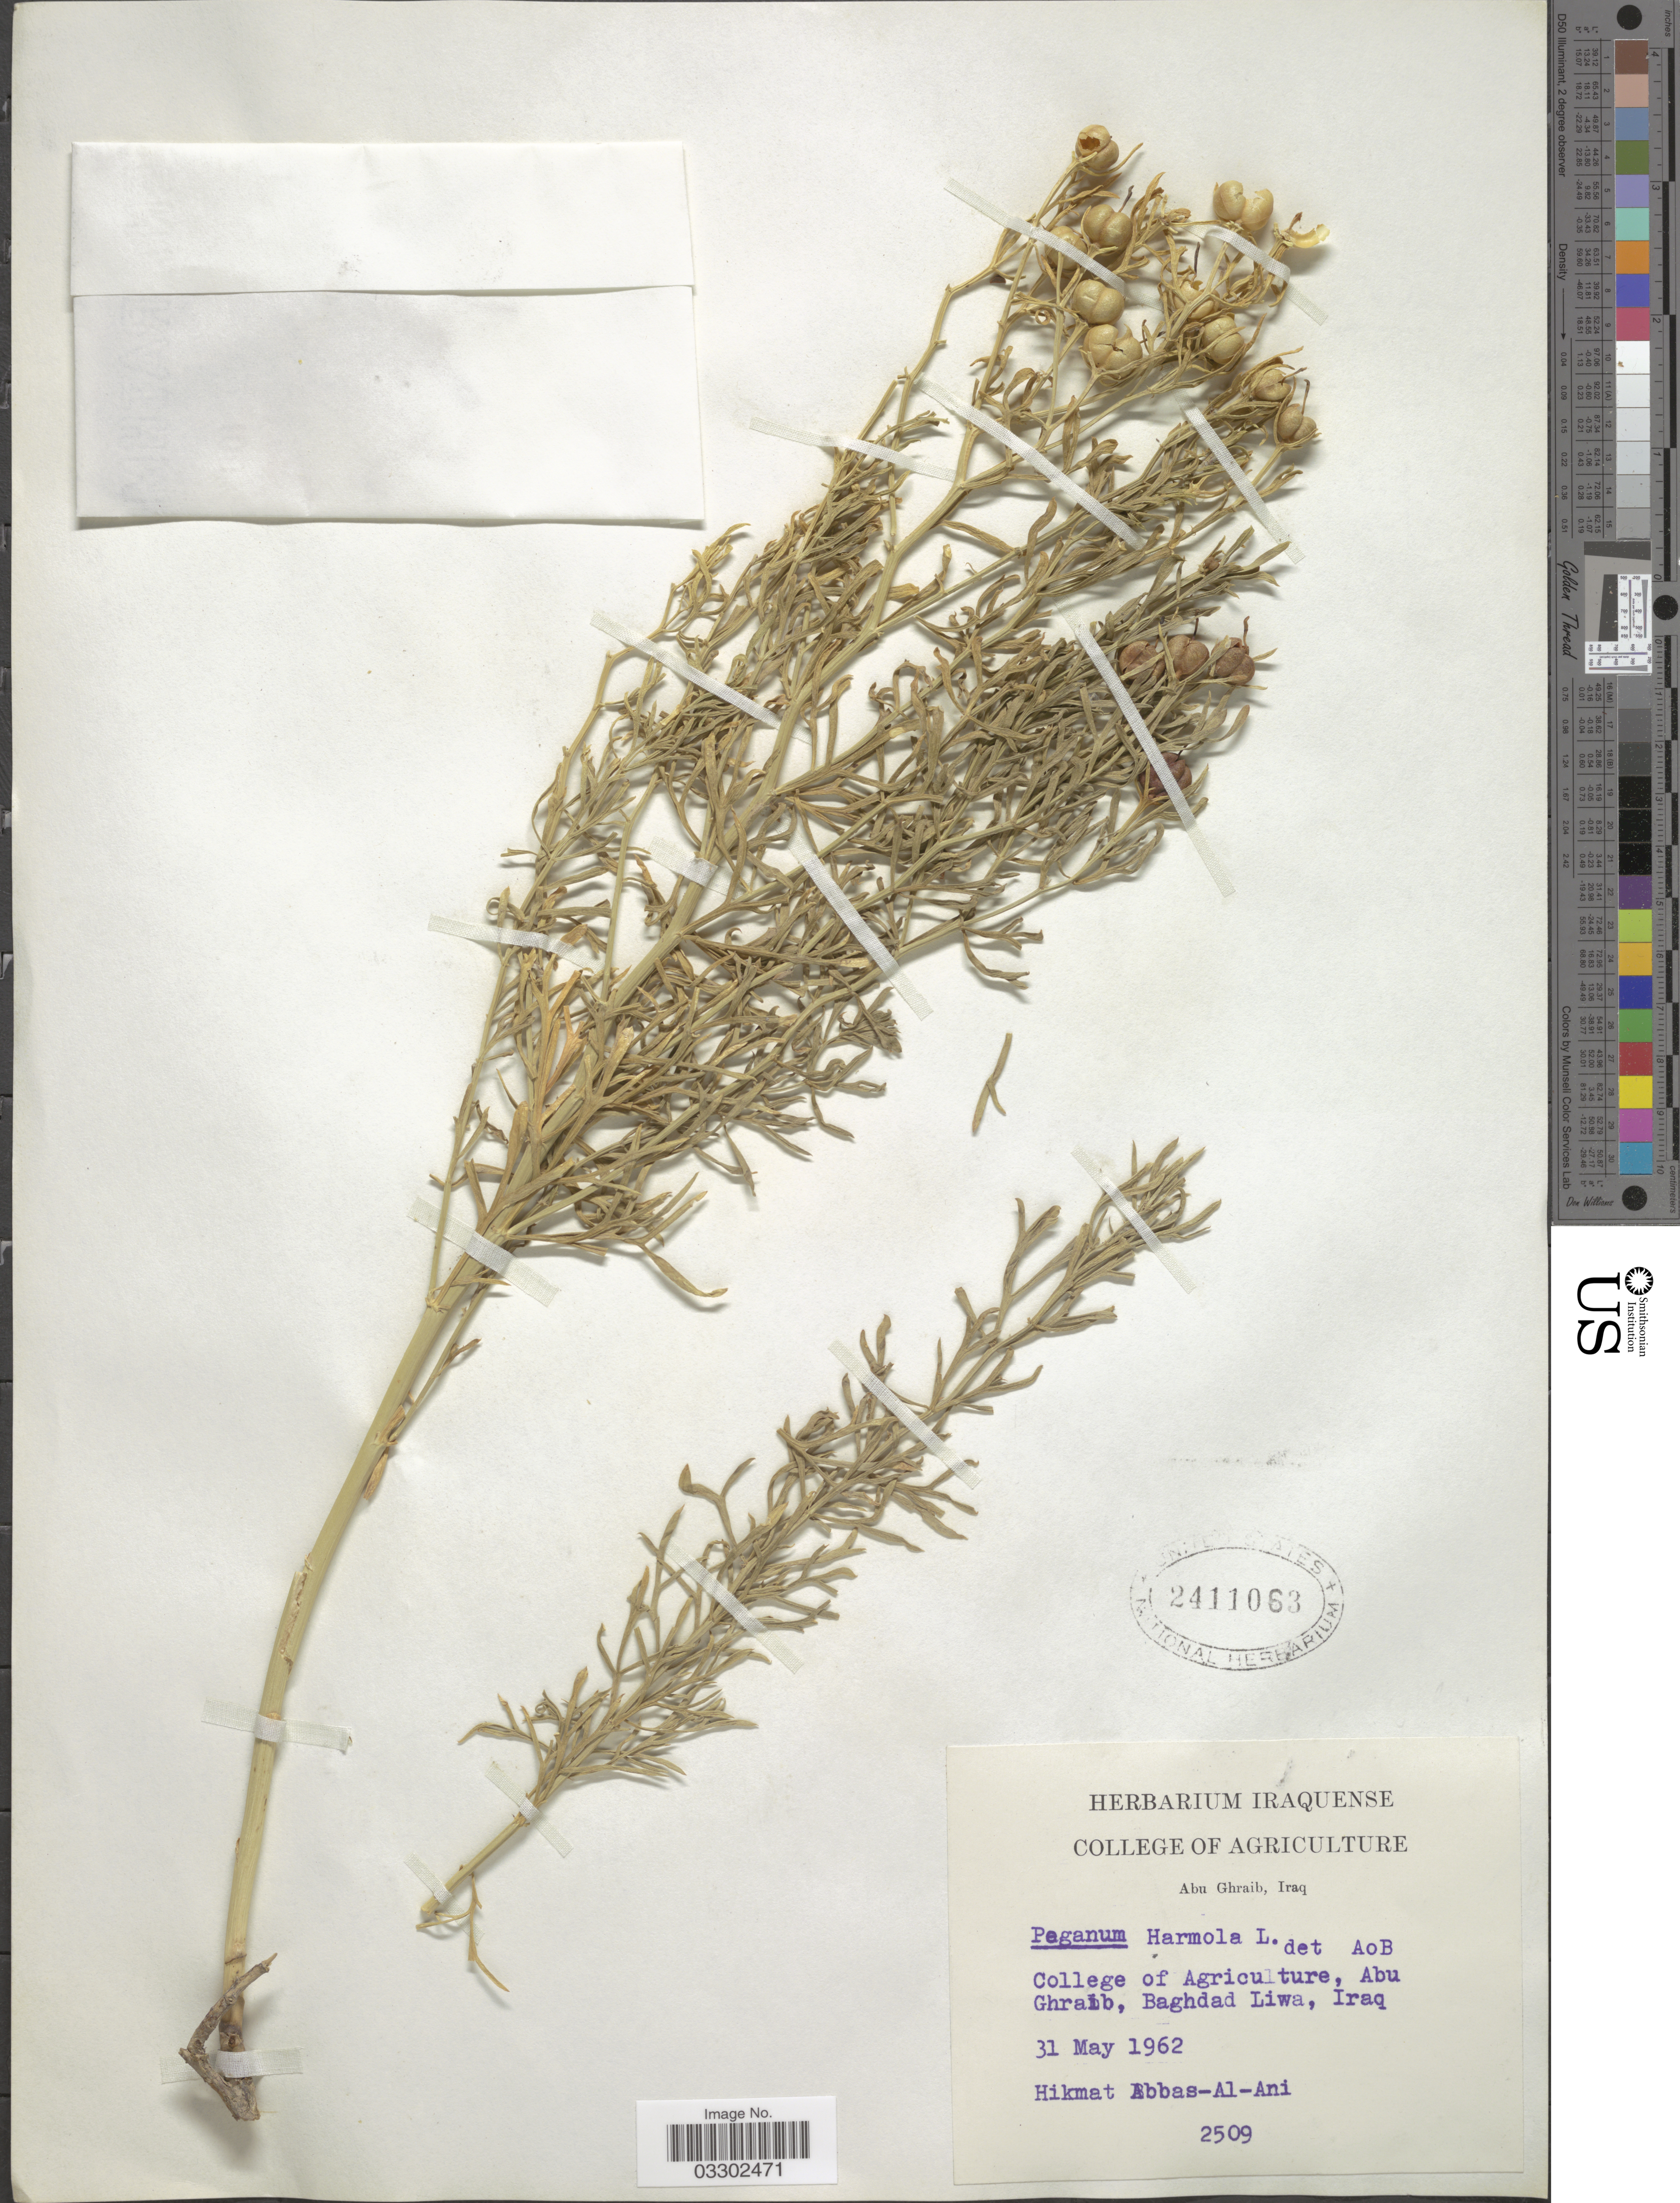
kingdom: Plantae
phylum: Tracheophyta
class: Magnoliopsida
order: Sapindales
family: Tetradiclidaceae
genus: Peganum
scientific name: Peganum harmala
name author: L.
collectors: H. Abbas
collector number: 2509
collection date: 1962-05-31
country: Iraq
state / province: Baghdad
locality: College of Agriculture, Abu Ghraib, Baghdad Liwa.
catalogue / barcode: US 2411063